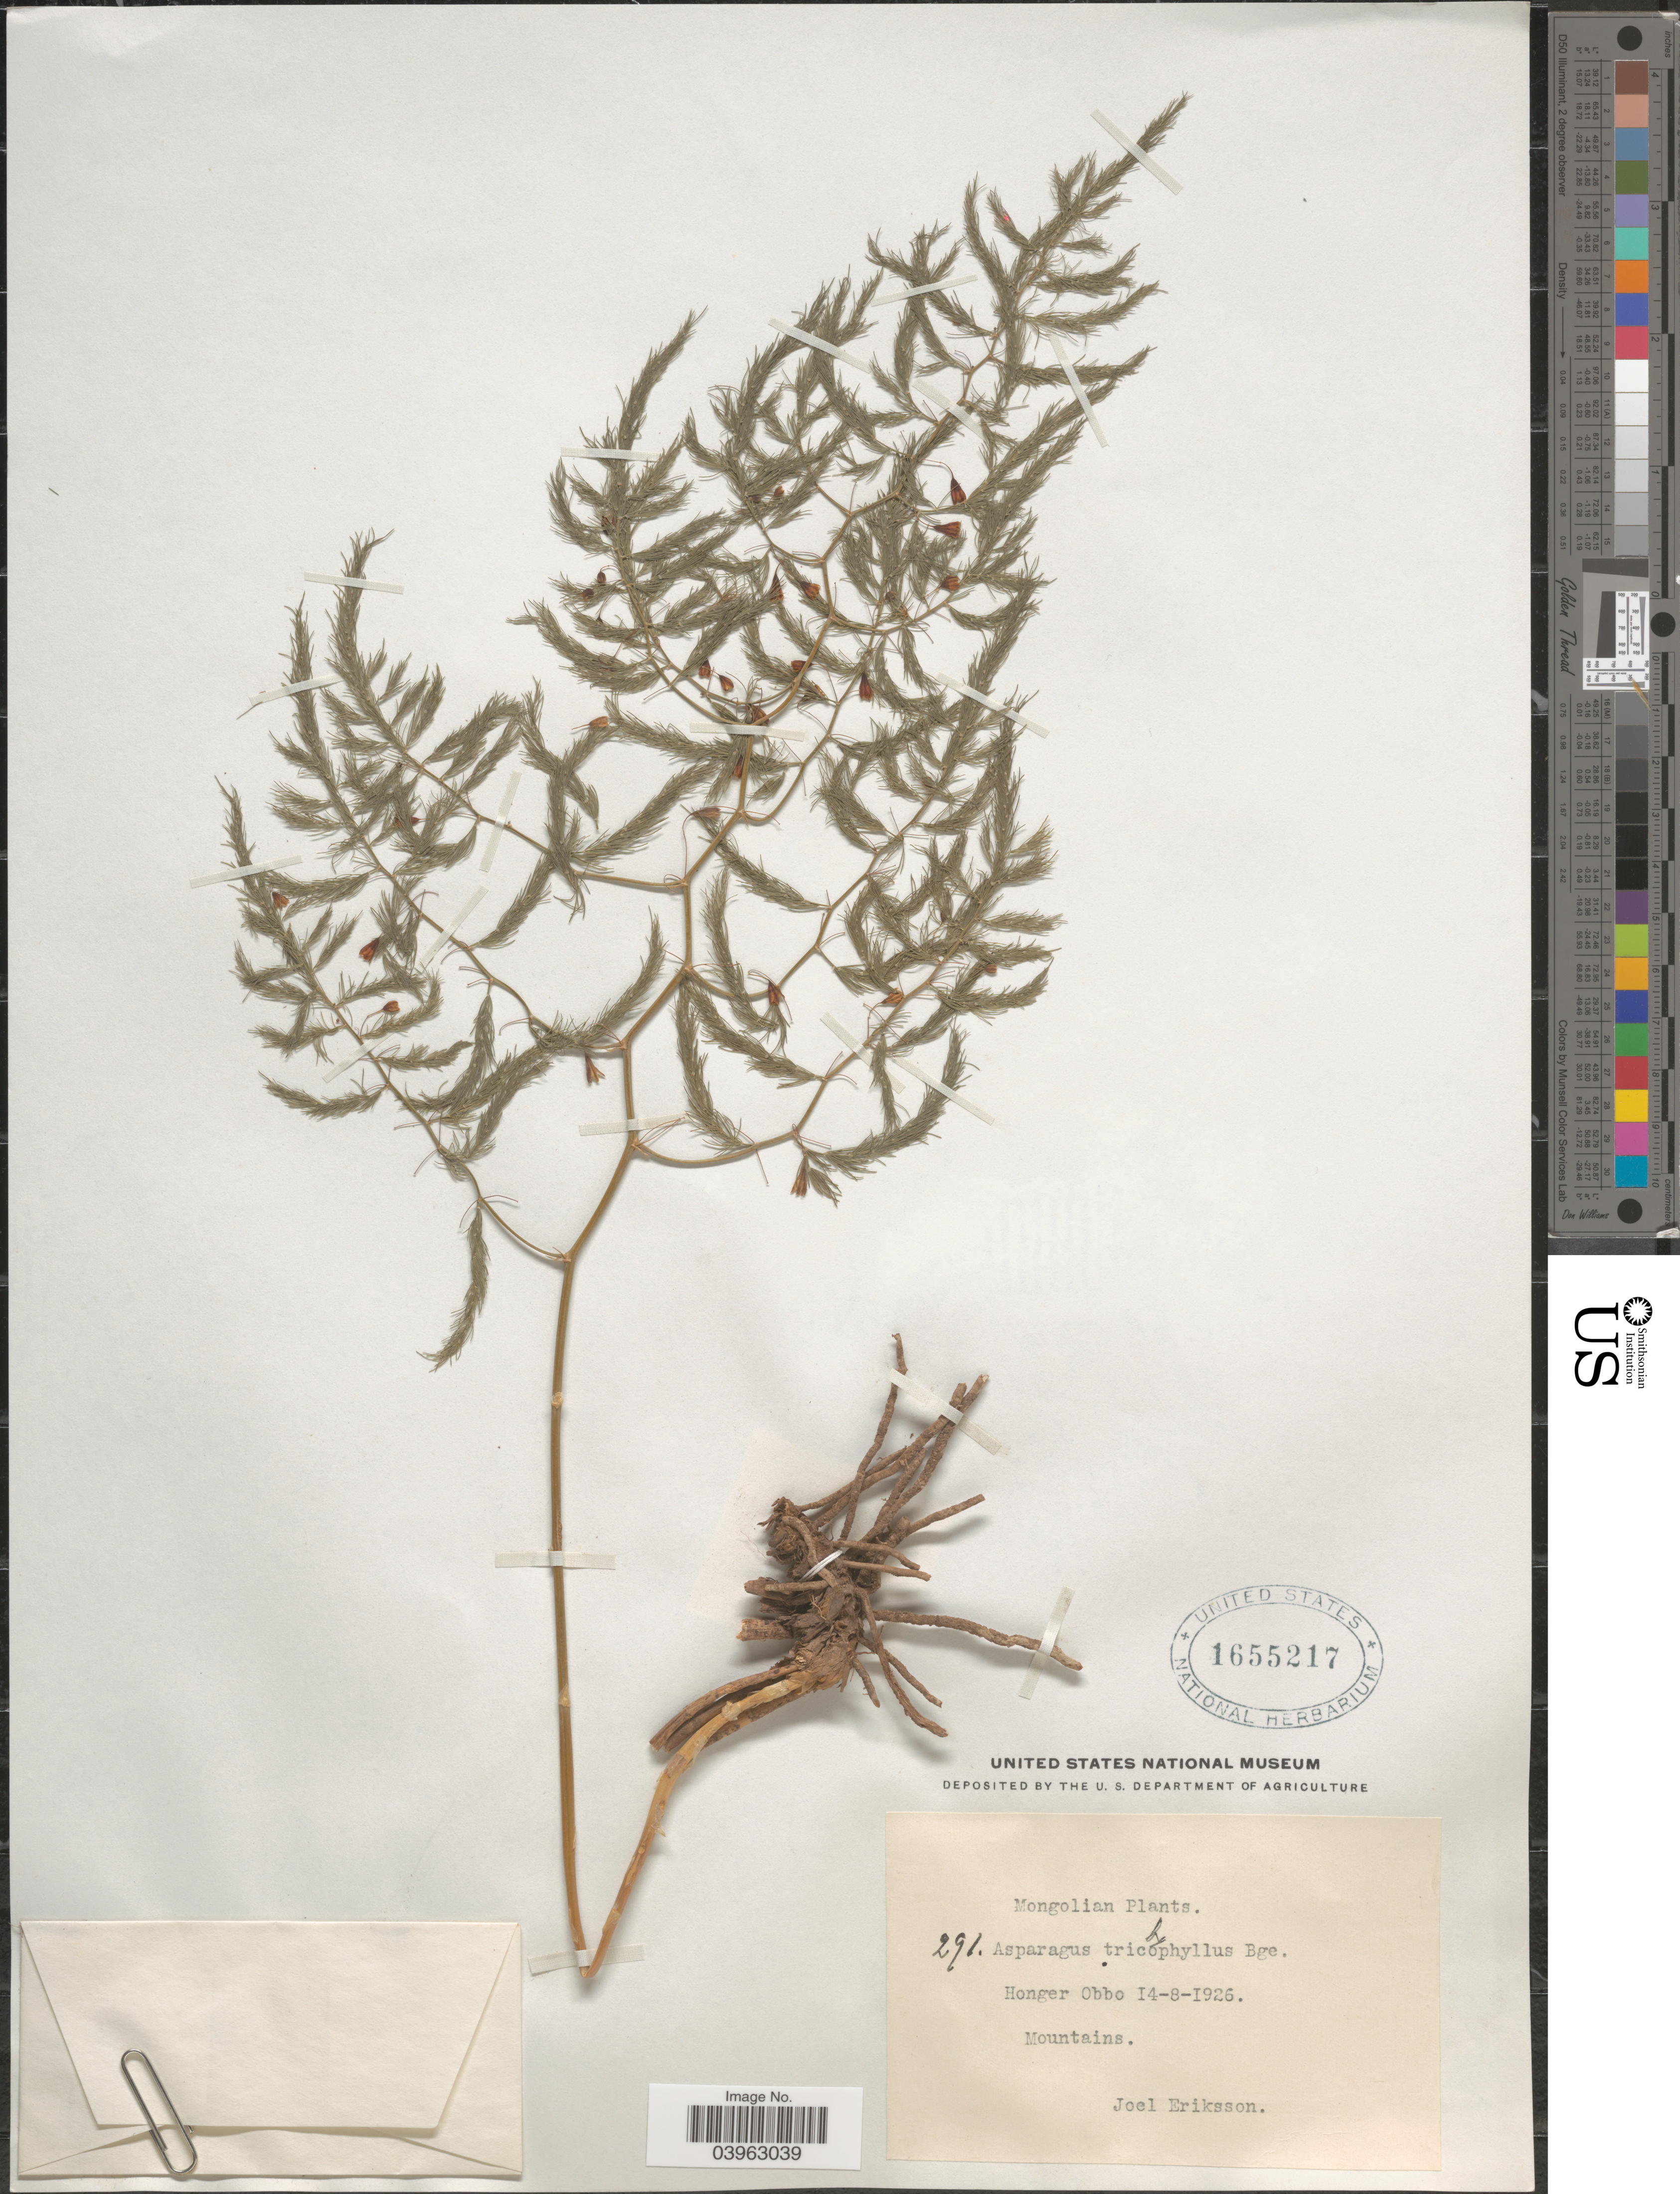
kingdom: Plantae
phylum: Tracheophyta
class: Liliopsida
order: Asparagales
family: Asparagaceae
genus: Asparagus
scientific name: Asparagus trichophyllus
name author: Bunge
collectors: J. Eriksson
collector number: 291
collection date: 1926-08-14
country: Mongolia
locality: Honger Obbo. Mountains.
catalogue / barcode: US 1655217